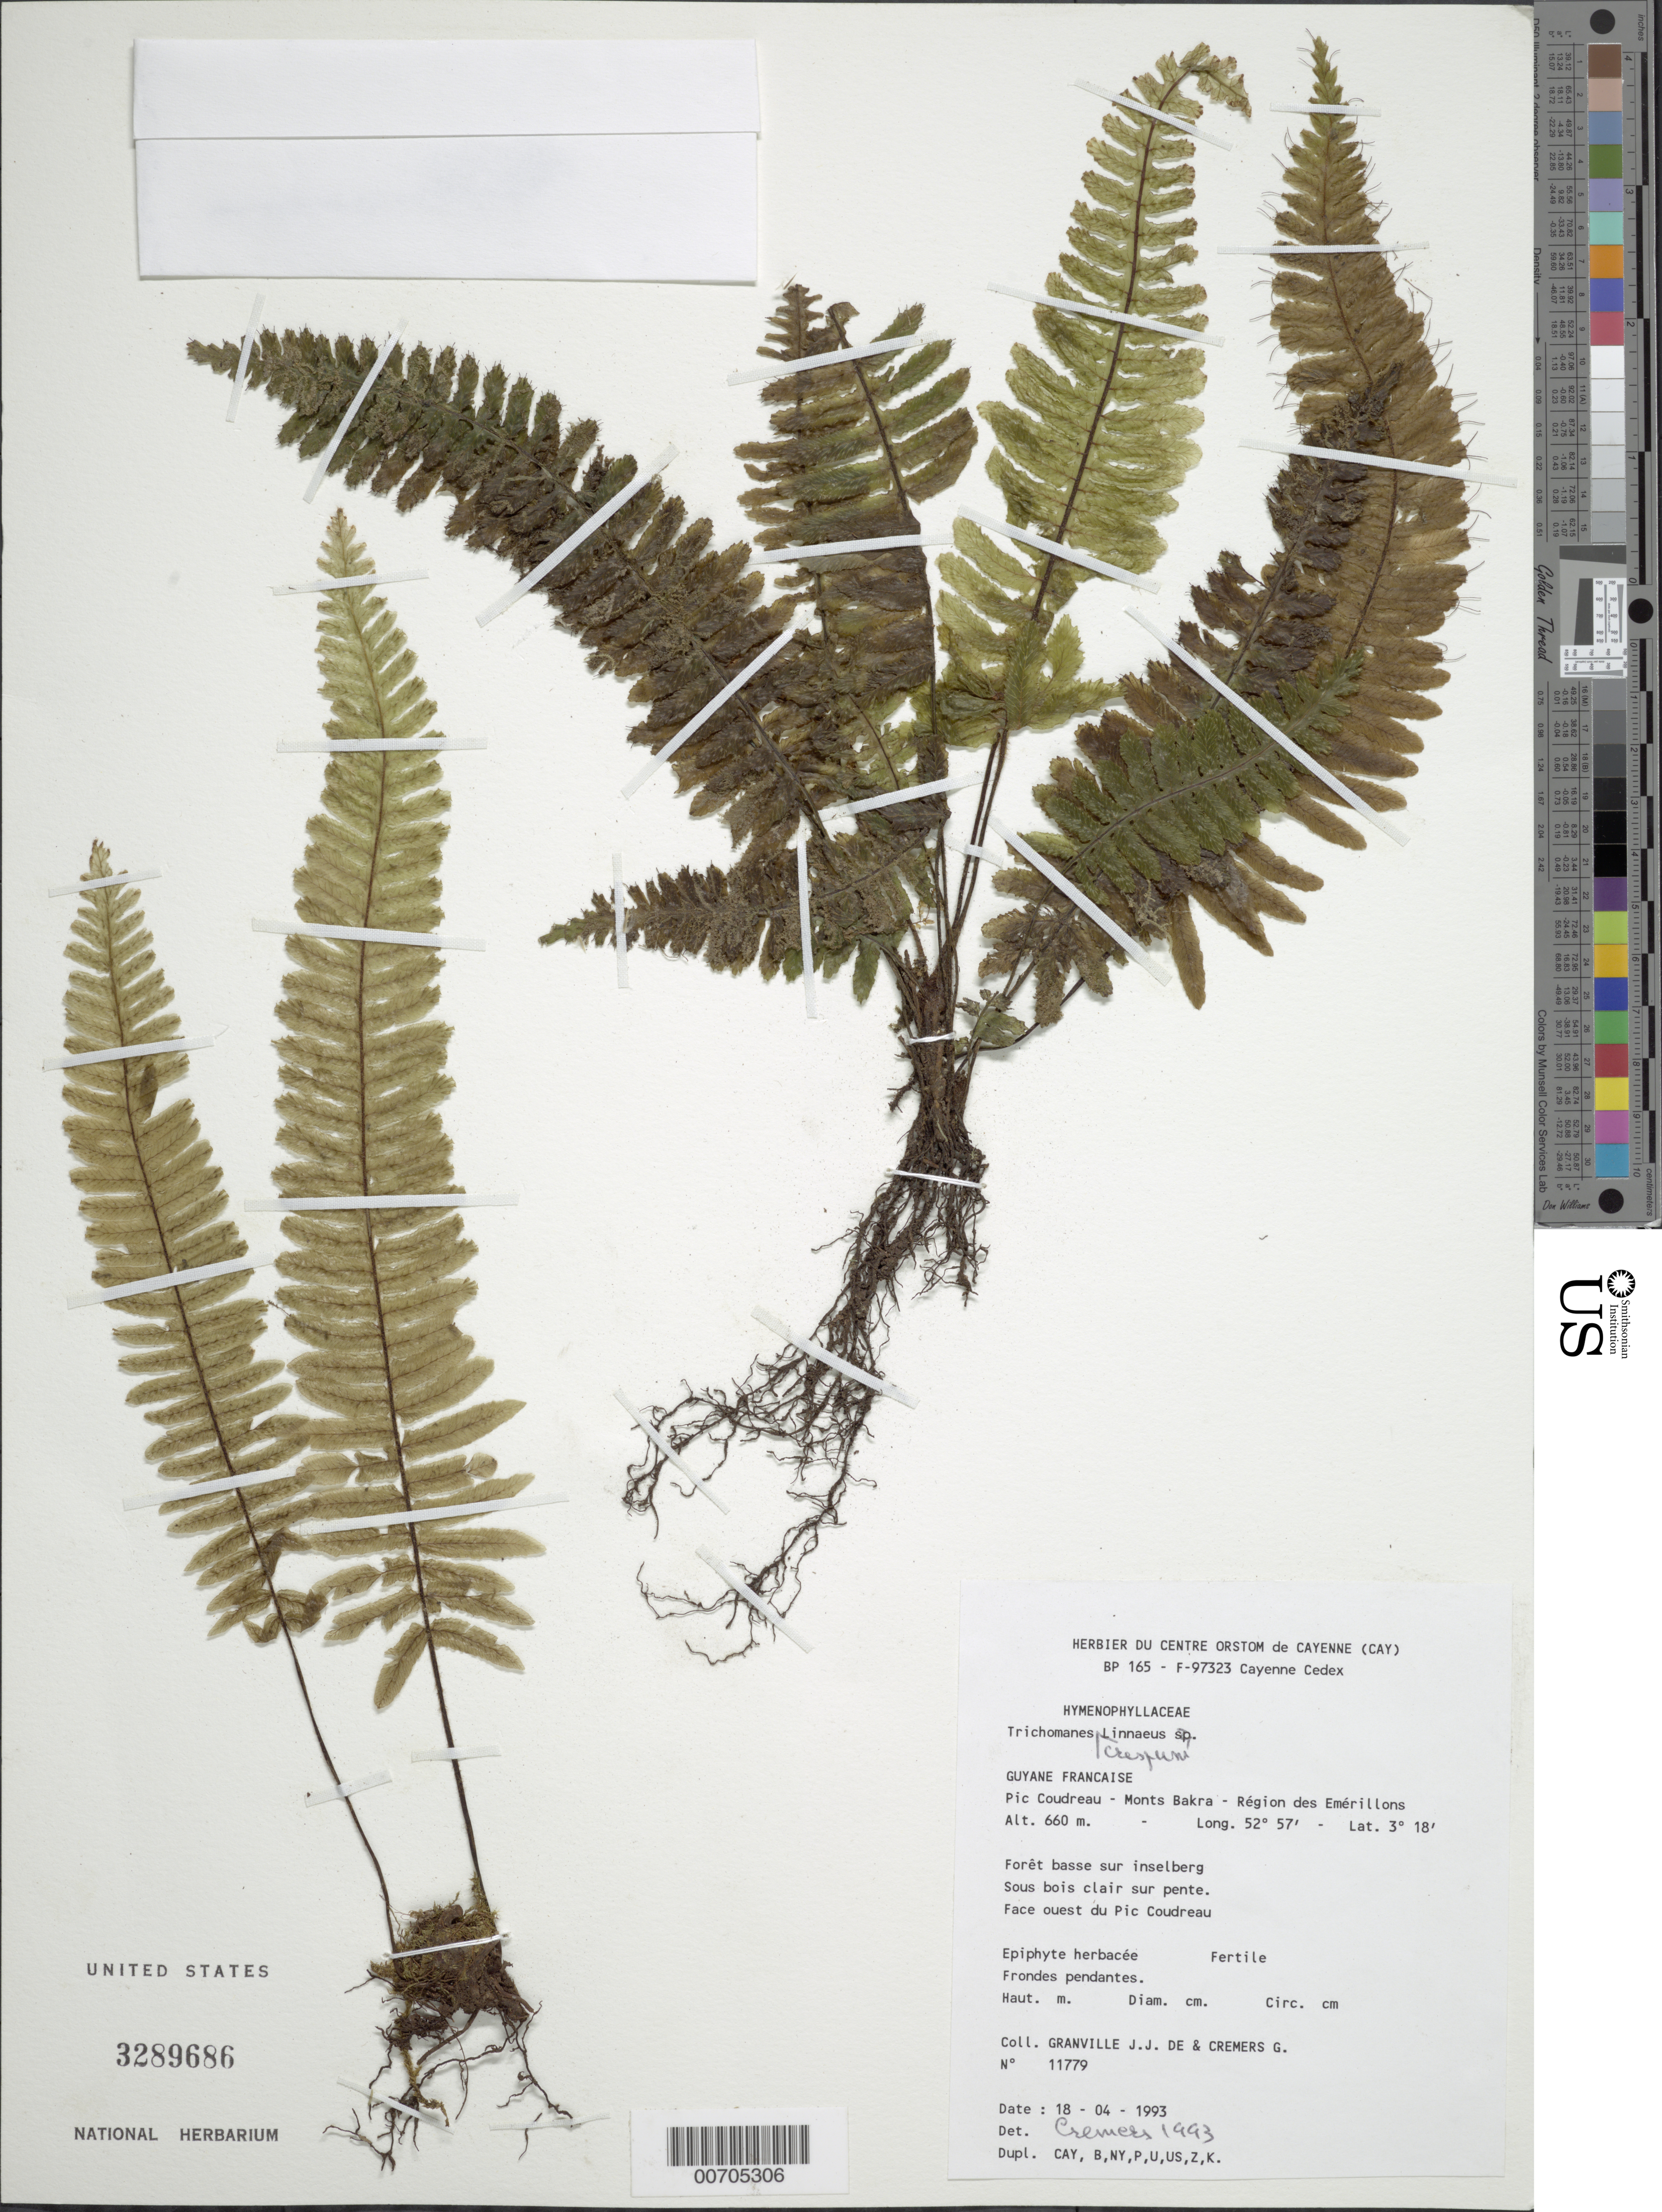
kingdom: Plantae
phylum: Tracheophyta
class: Polypodiopsida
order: Hymenophyllales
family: Hymenophyllaceae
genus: Trichomanes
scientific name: Trichomanes crispum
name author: L.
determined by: Cremers, Georges A.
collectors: J.-J. de Granville & G. Cremers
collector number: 11779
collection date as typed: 18-Apr-93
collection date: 1993-04-18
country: French Guiana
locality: Pic Coudreau, Monts Bakra, région des Emérillons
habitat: Low slope forest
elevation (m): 660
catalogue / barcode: US 3289686